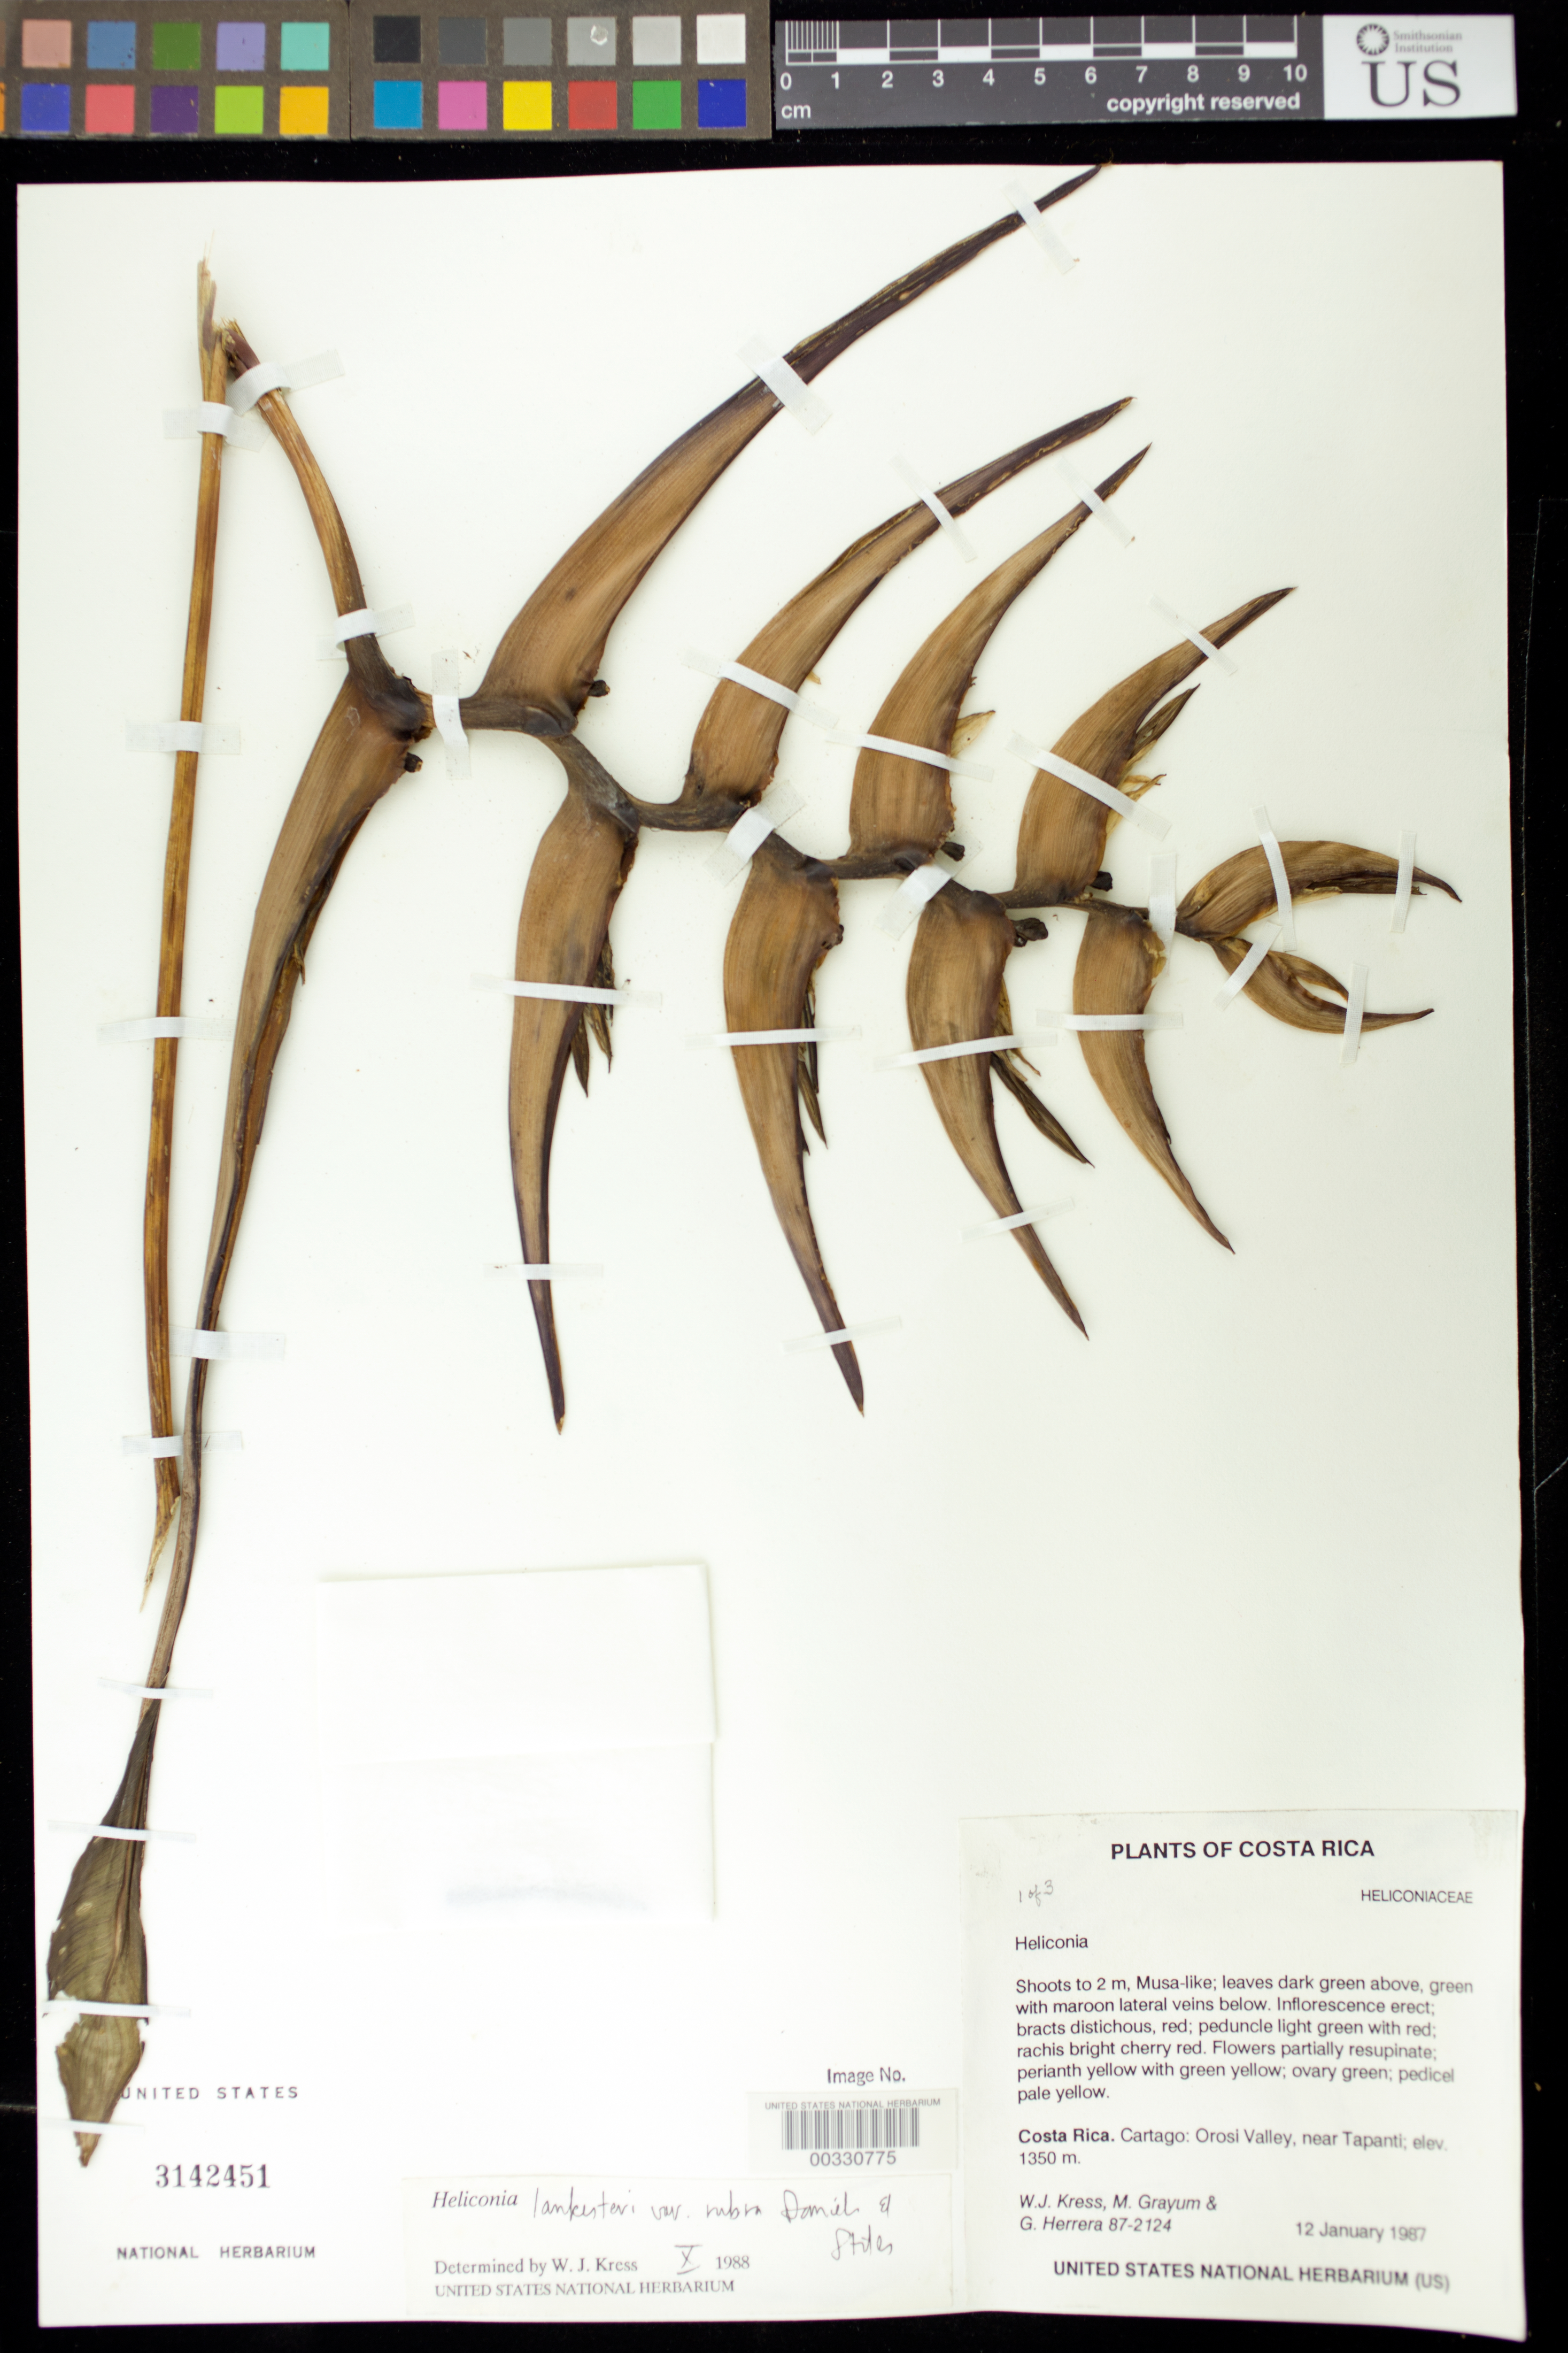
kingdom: Plantae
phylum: Tracheophyta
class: Liliopsida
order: Zingiberales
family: Heliconiaceae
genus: Heliconia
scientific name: Heliconia lankesteri var. rubra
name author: G.S. Daniels & F.G. Stiles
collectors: W. J. Kress, M. H. Grayum & G. Herrera Ch.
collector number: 87-2124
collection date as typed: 12 Jan 1987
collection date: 1987-01-12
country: Costa Rica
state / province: Cartago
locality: Orosi valley, near Tapanti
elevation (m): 1350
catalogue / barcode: US 3142451